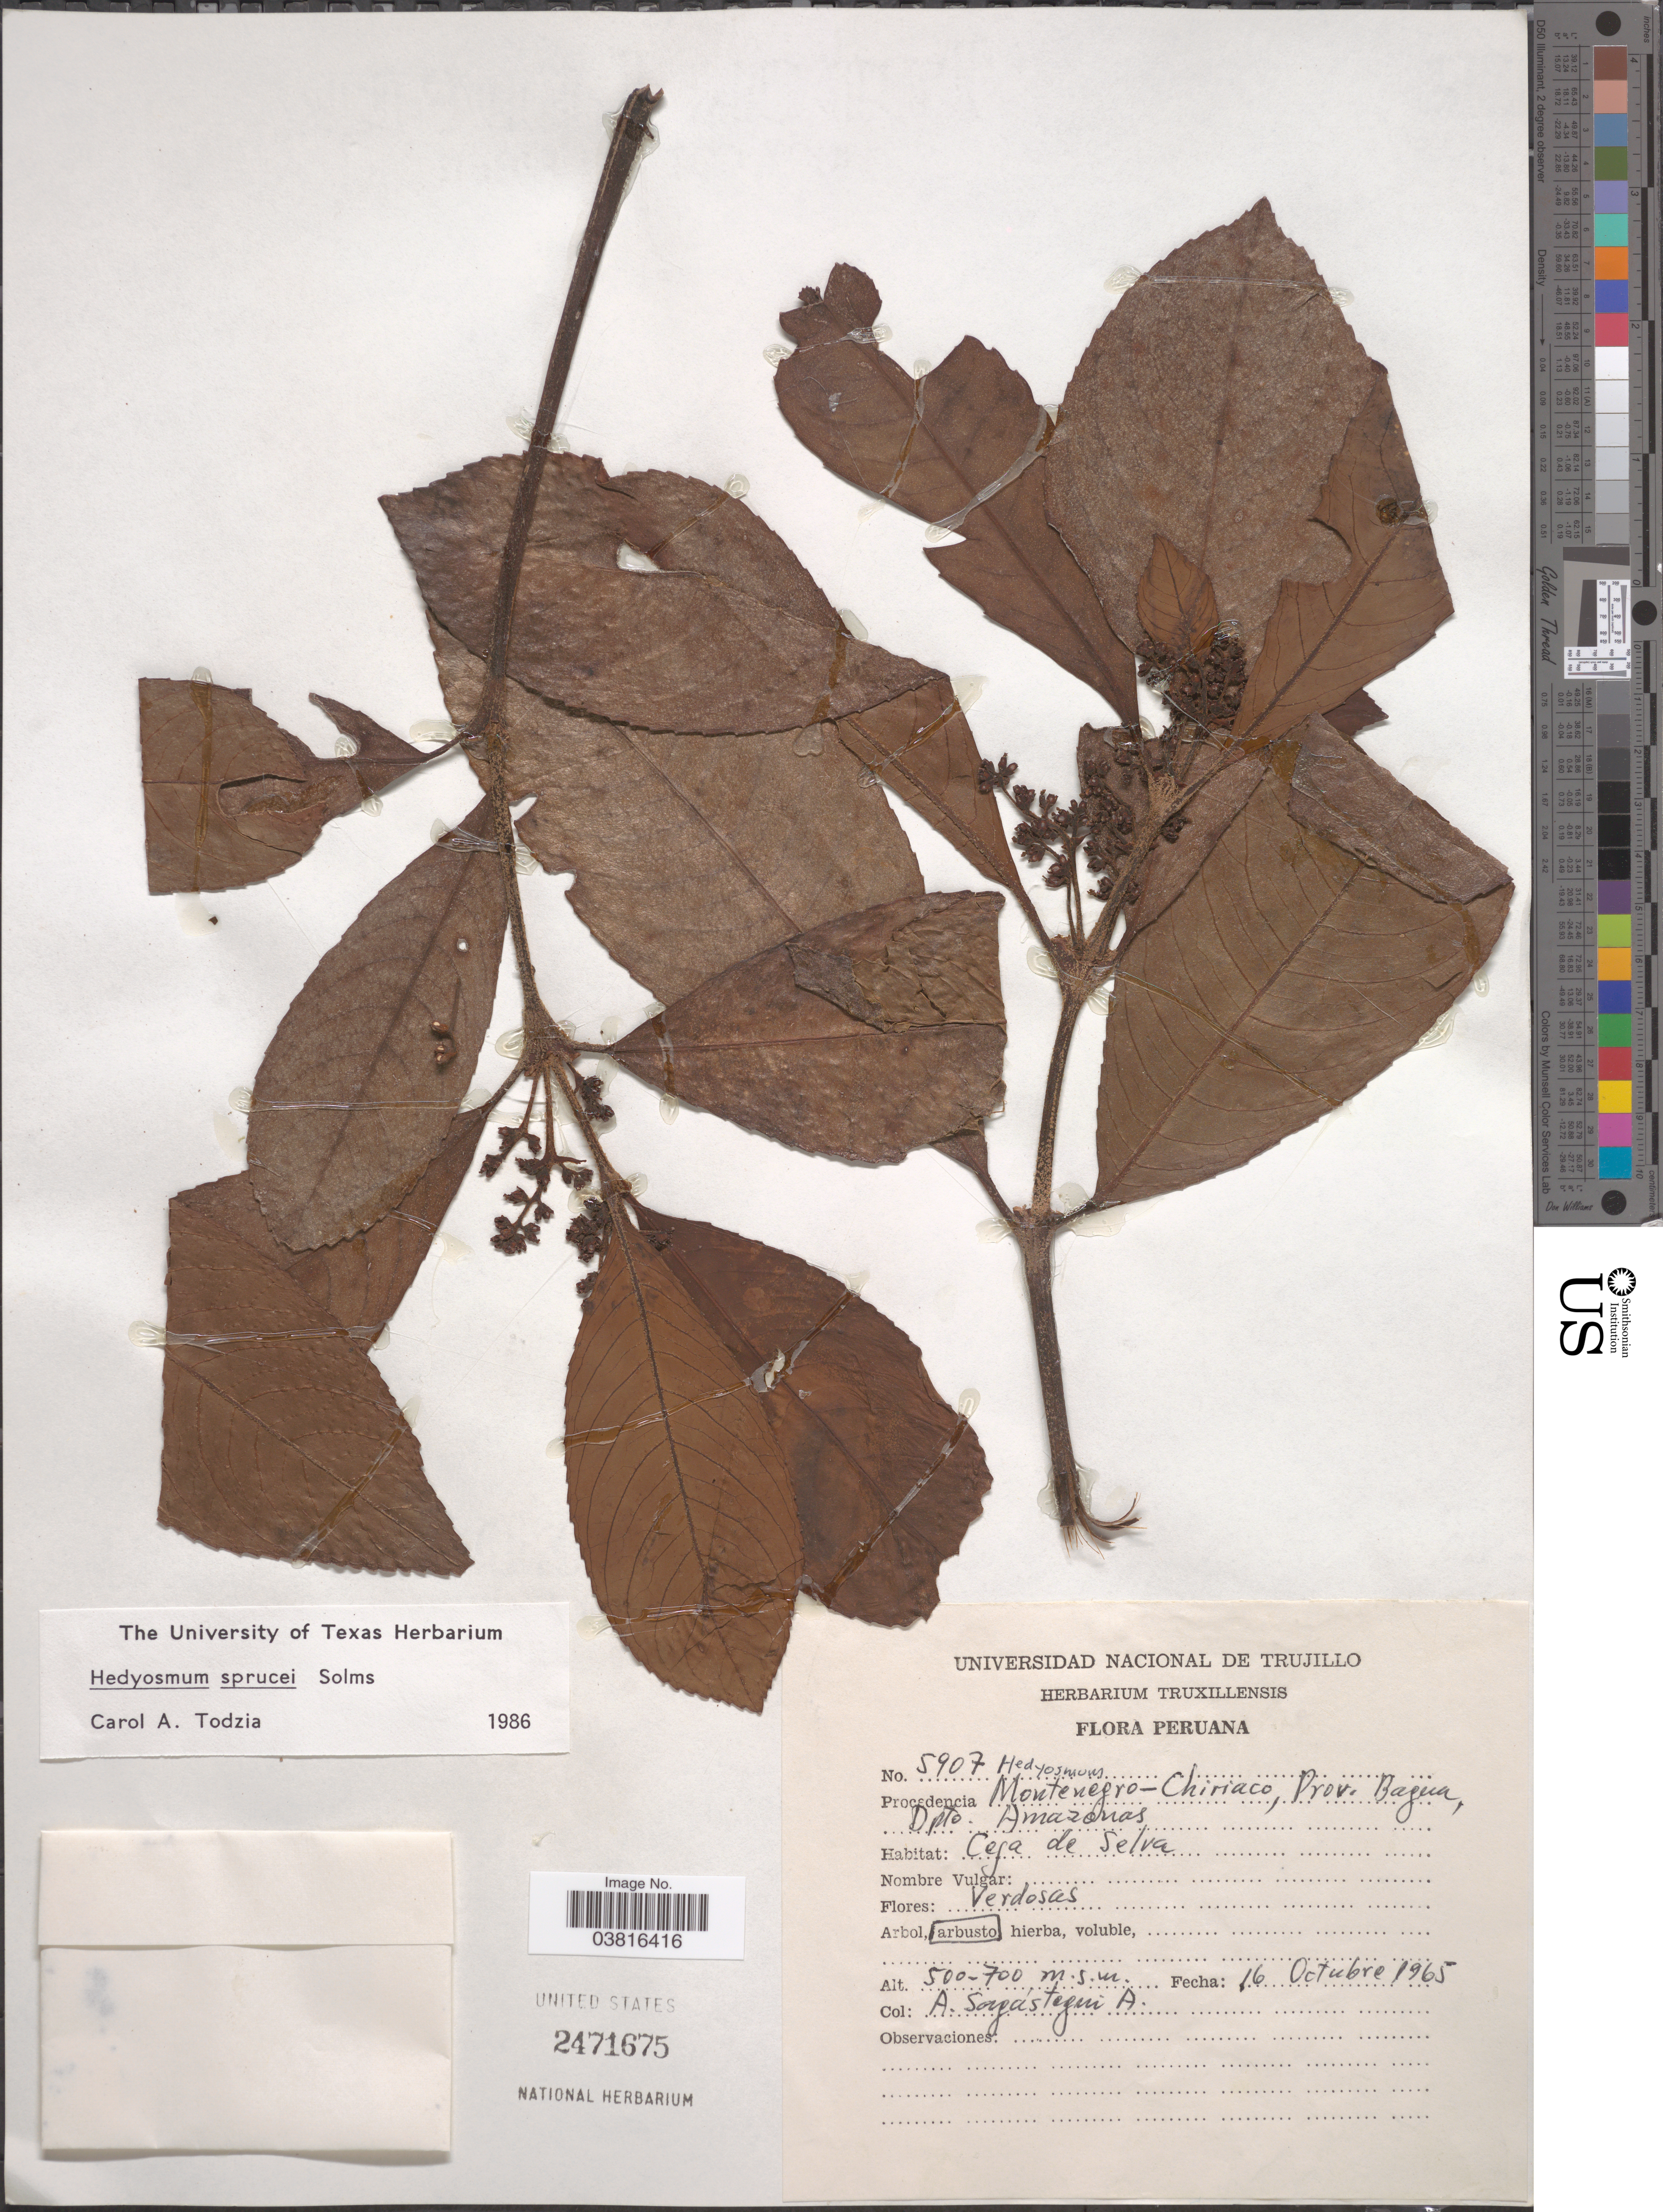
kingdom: Plantae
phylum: Tracheophyta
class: Magnoliopsida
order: Chloranthales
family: Chloranthaceae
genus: Hedyosmum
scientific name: Hedyosmum sprucei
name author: Solms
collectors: A. Sagástegui A.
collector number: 5907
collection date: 1965-10-16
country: Peru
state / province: Amazonas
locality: Procedencia Montenegro - Chiriaco, Prov. Bagua, Dpto. Amazonas.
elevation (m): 500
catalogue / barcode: US 2471675